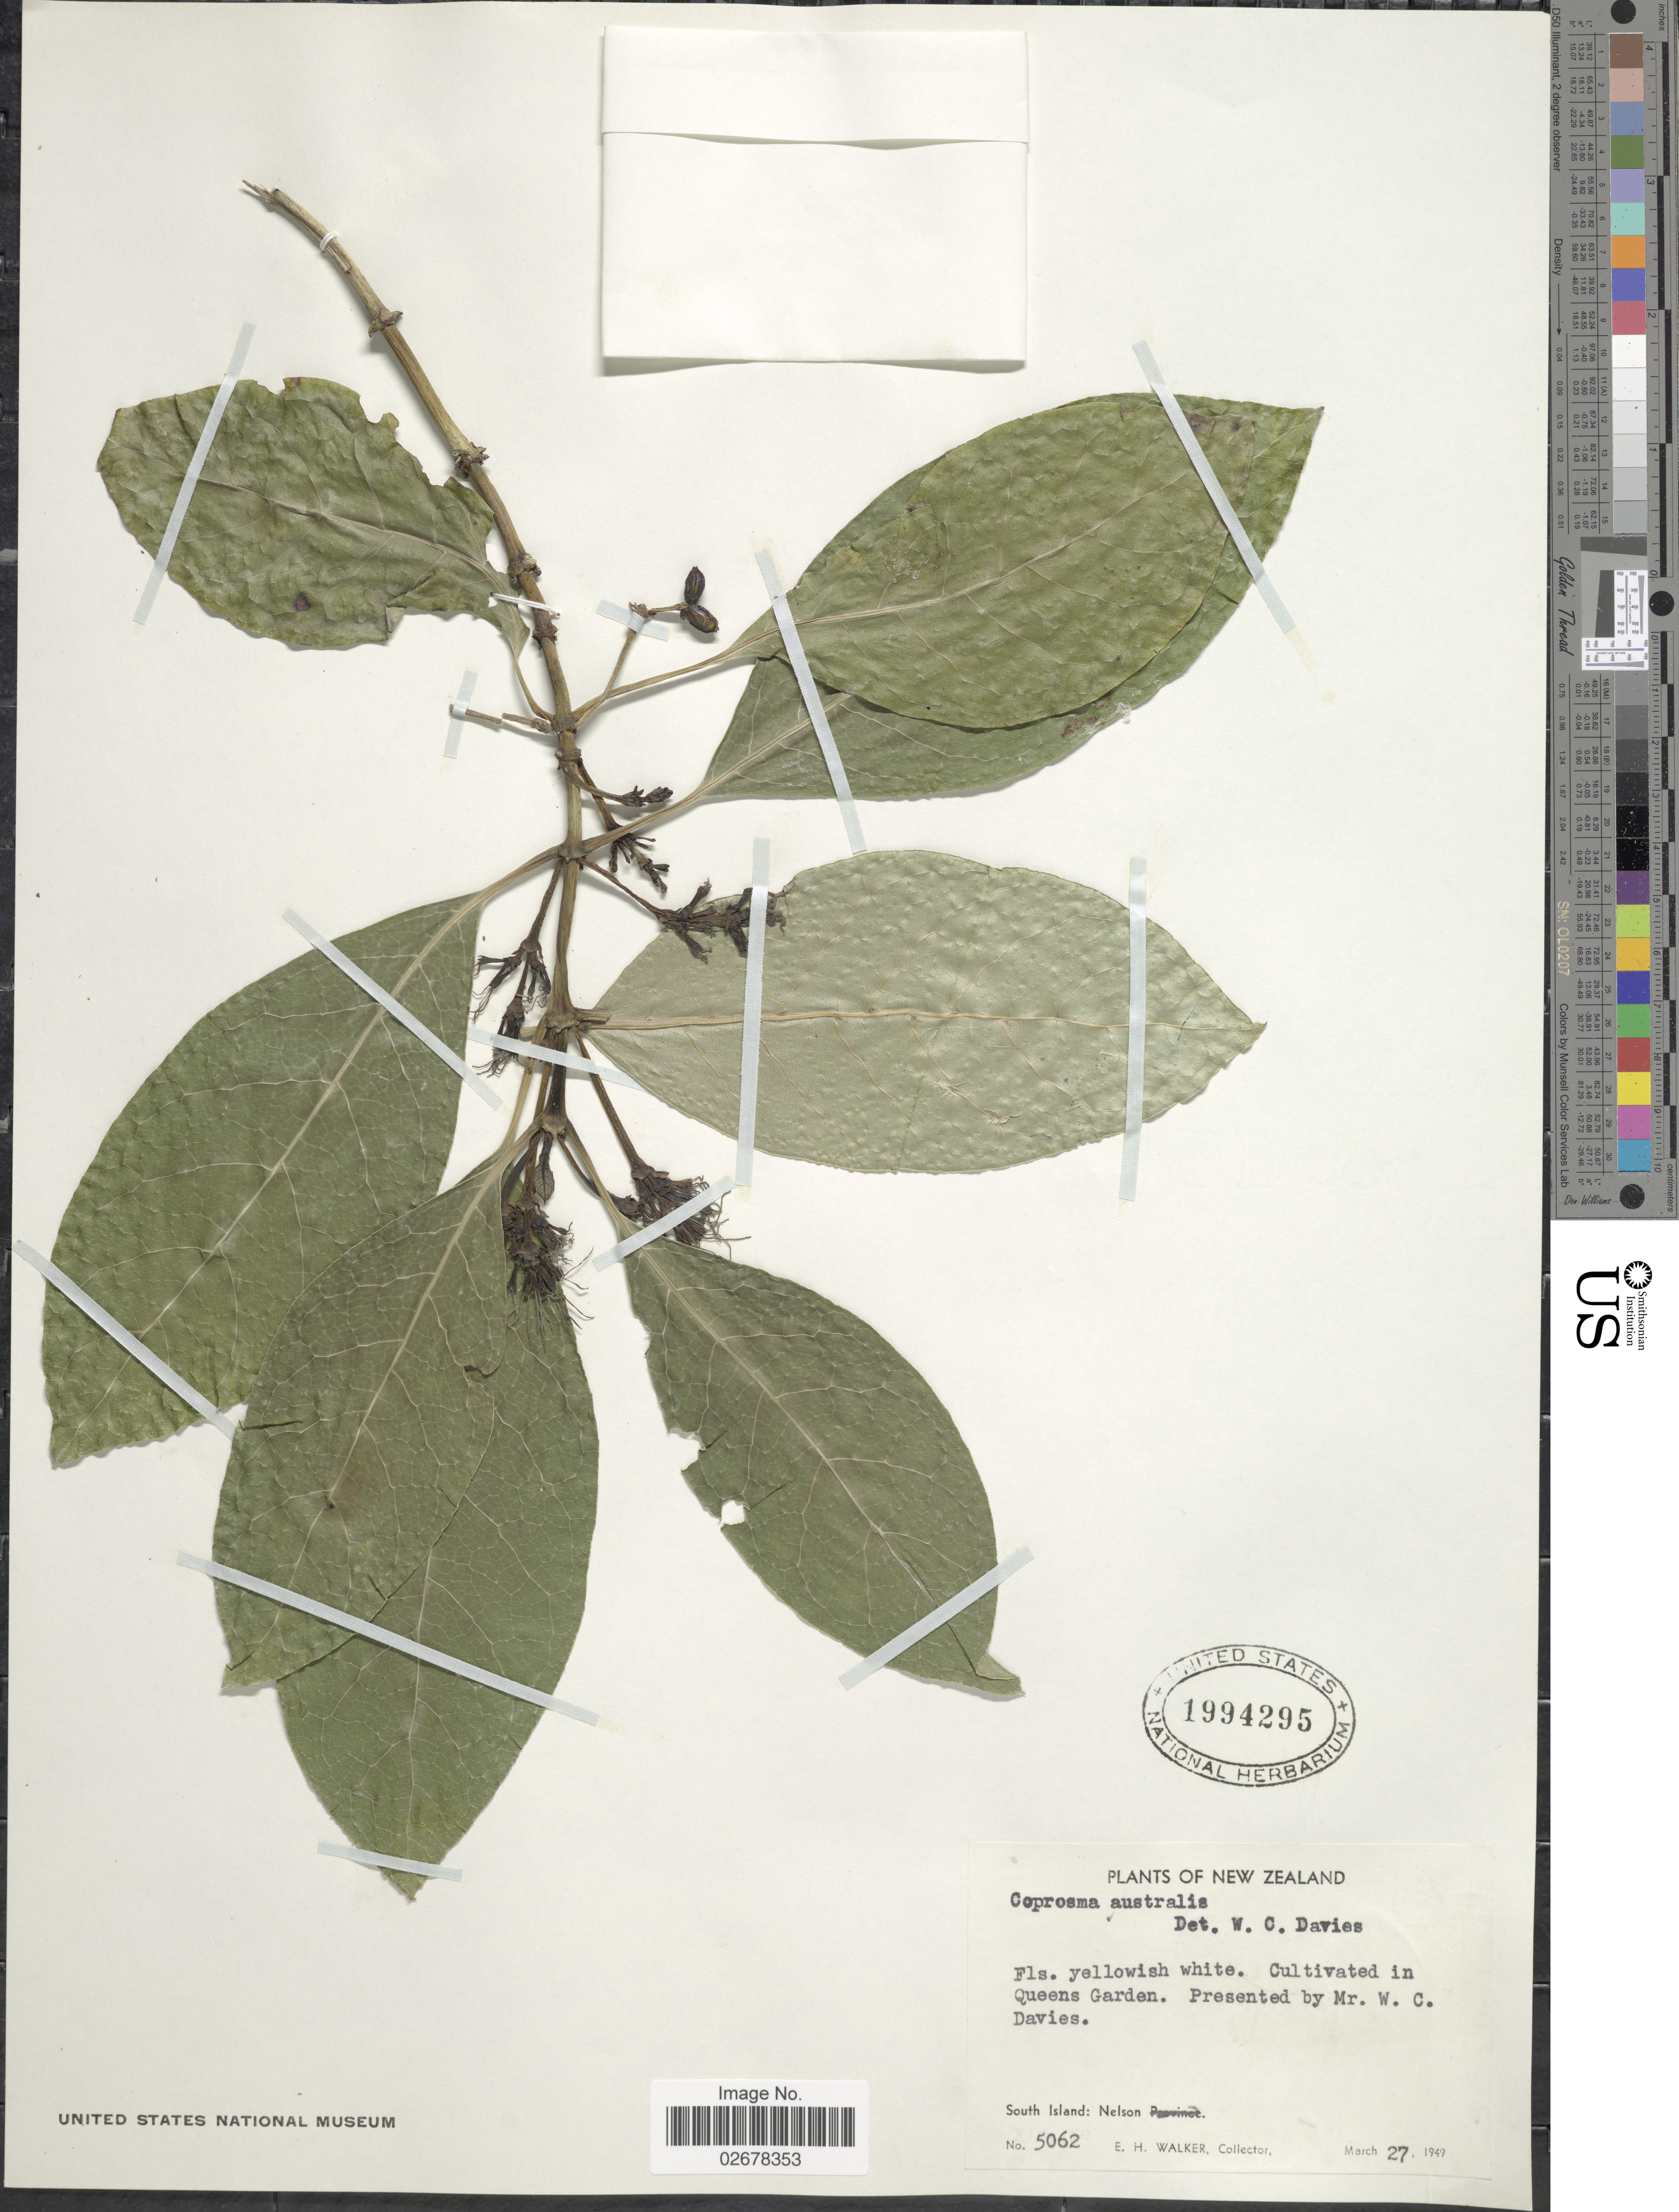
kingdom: Plantae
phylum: Tracheophyta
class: Magnoliopsida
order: Gentianales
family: Rubiaceae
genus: Coprosma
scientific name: Coprosma australis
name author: (A. Rich.) B.L. Rob.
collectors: E. H. Walker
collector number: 5062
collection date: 1949-03-27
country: New Zealand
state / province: Nelson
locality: Cultivated in Queens Garden, South Island: Nelson.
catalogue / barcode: US 1994295